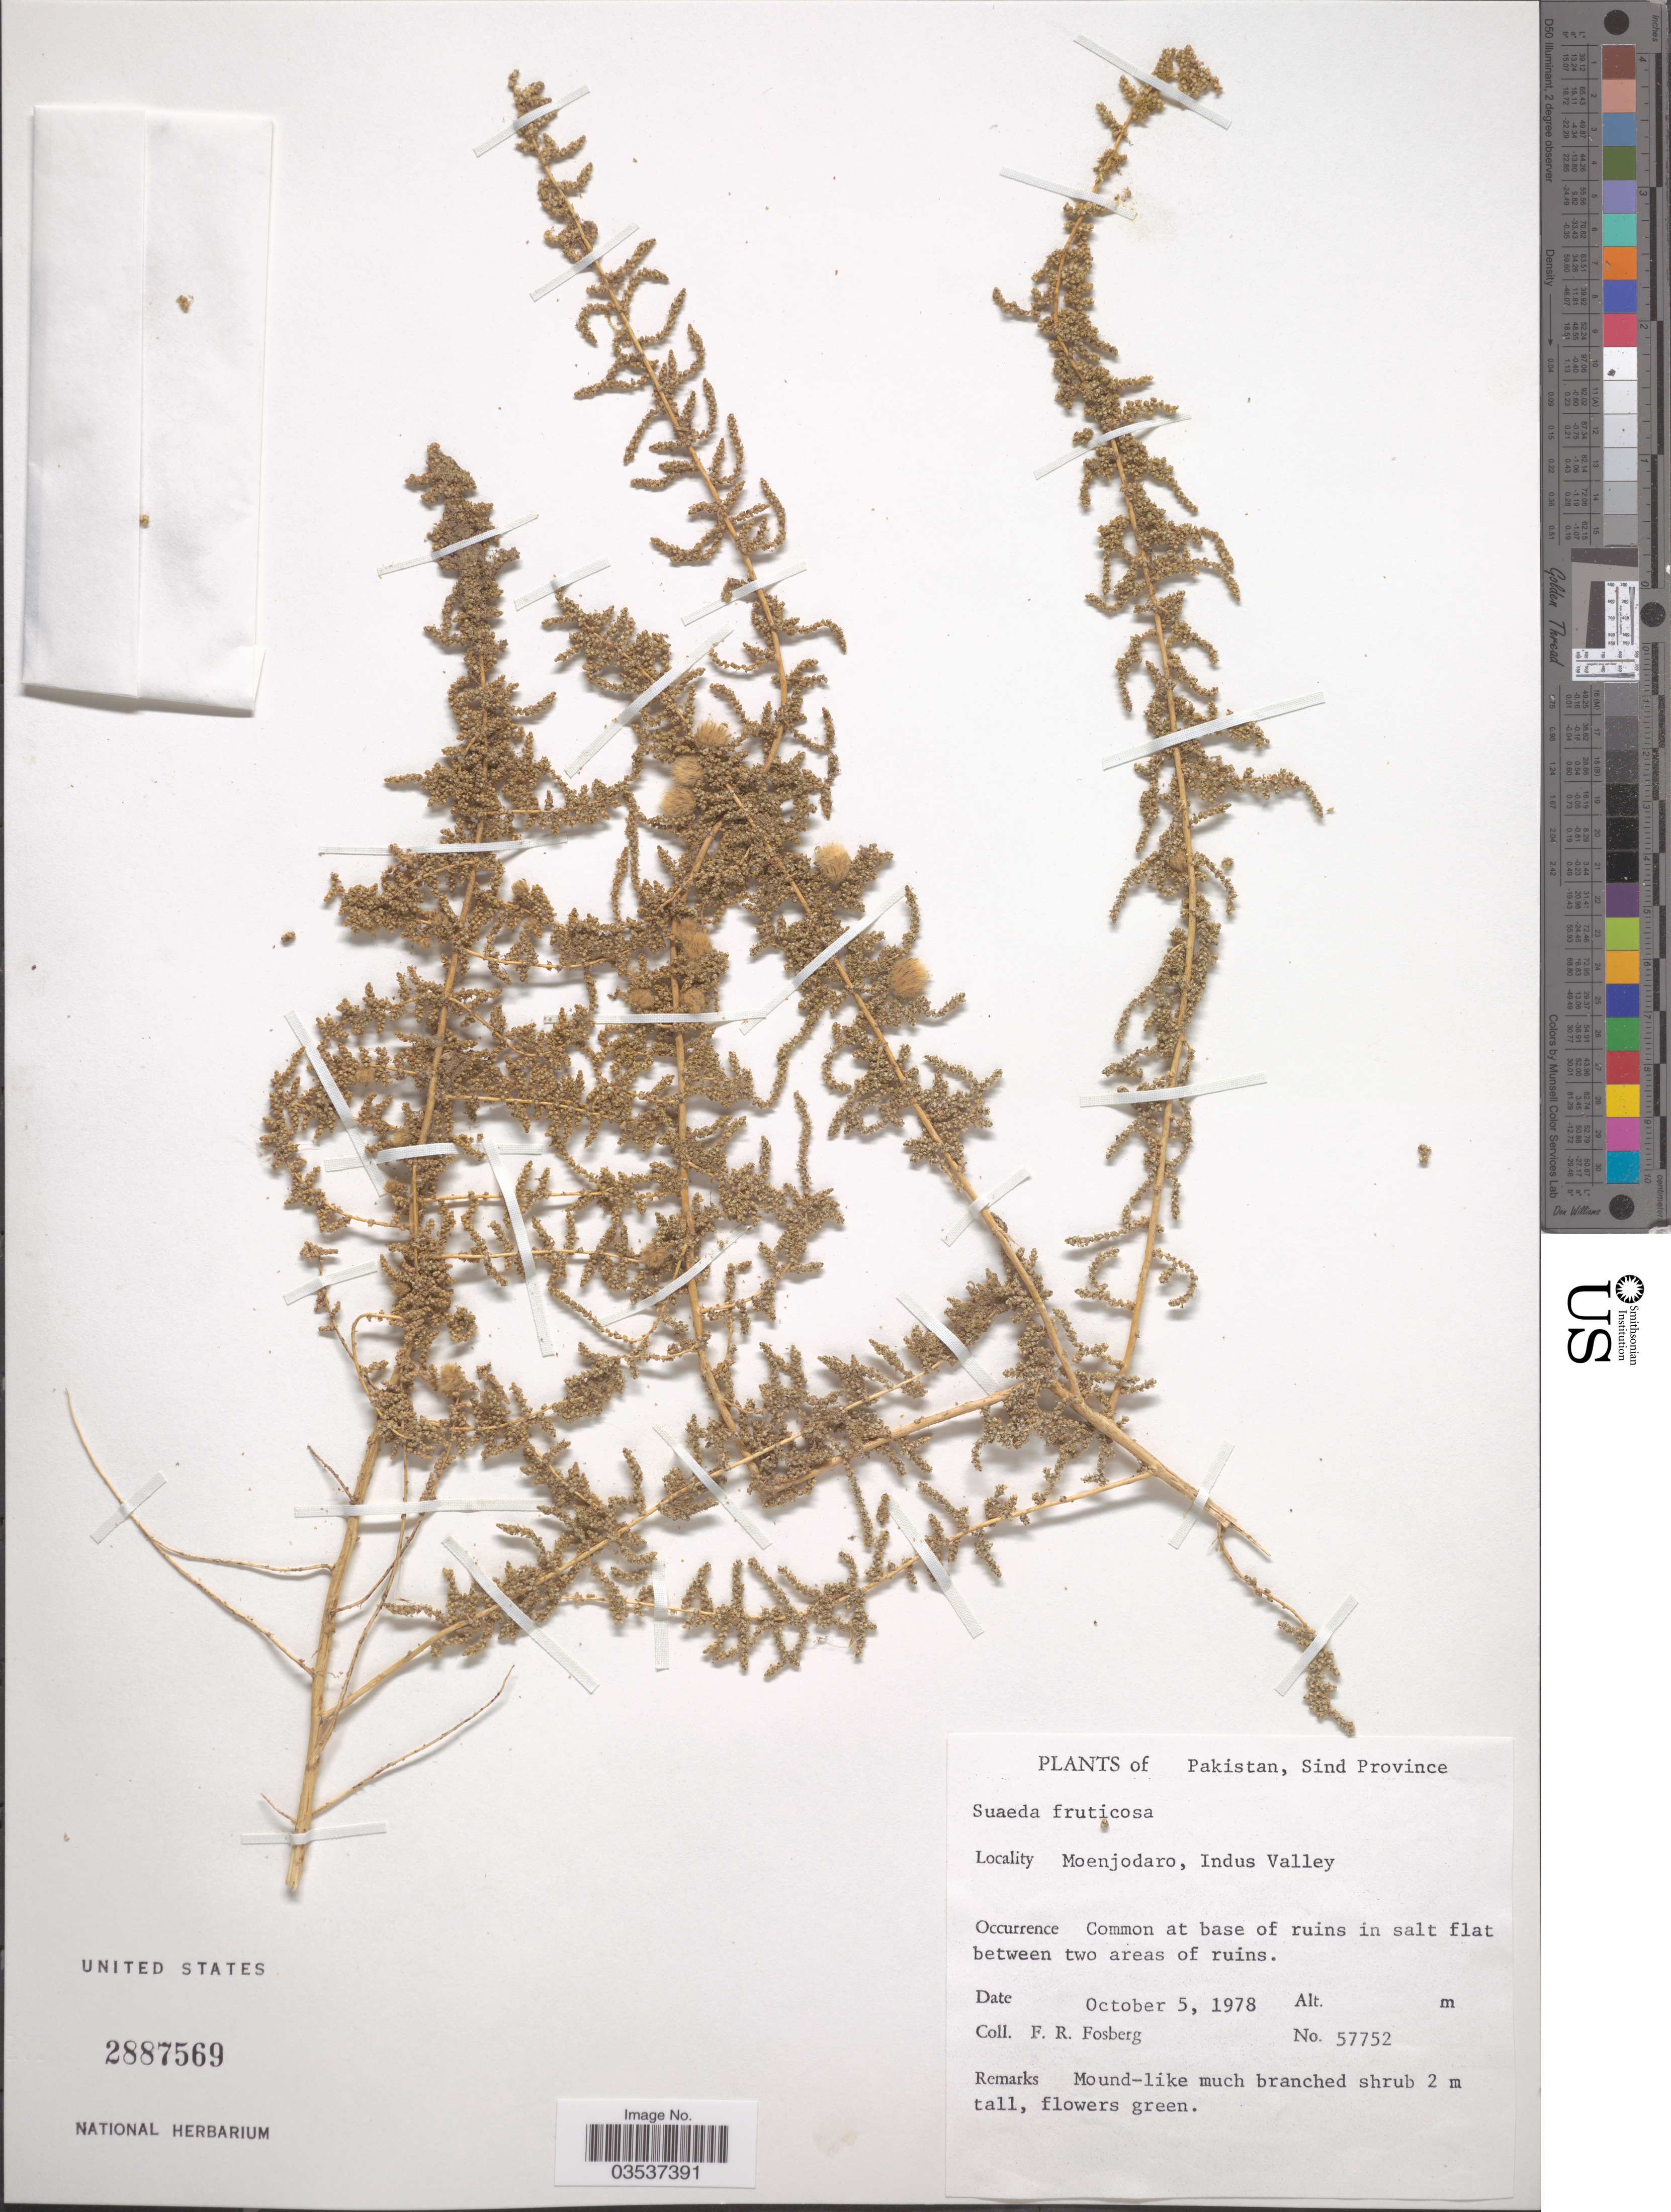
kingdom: Plantae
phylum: Tracheophyta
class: Magnoliopsida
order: Caryophyllales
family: Amaranthaceae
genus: Suaeda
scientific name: Suaeda fruticosa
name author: Forssk. ex J.F. Gmel.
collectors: F. R. Fosberg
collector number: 57752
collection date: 1978-10-05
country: Pakistan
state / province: Sindh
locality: Sind Province. Moenjodaro, Indus Valley.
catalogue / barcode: US 2887569